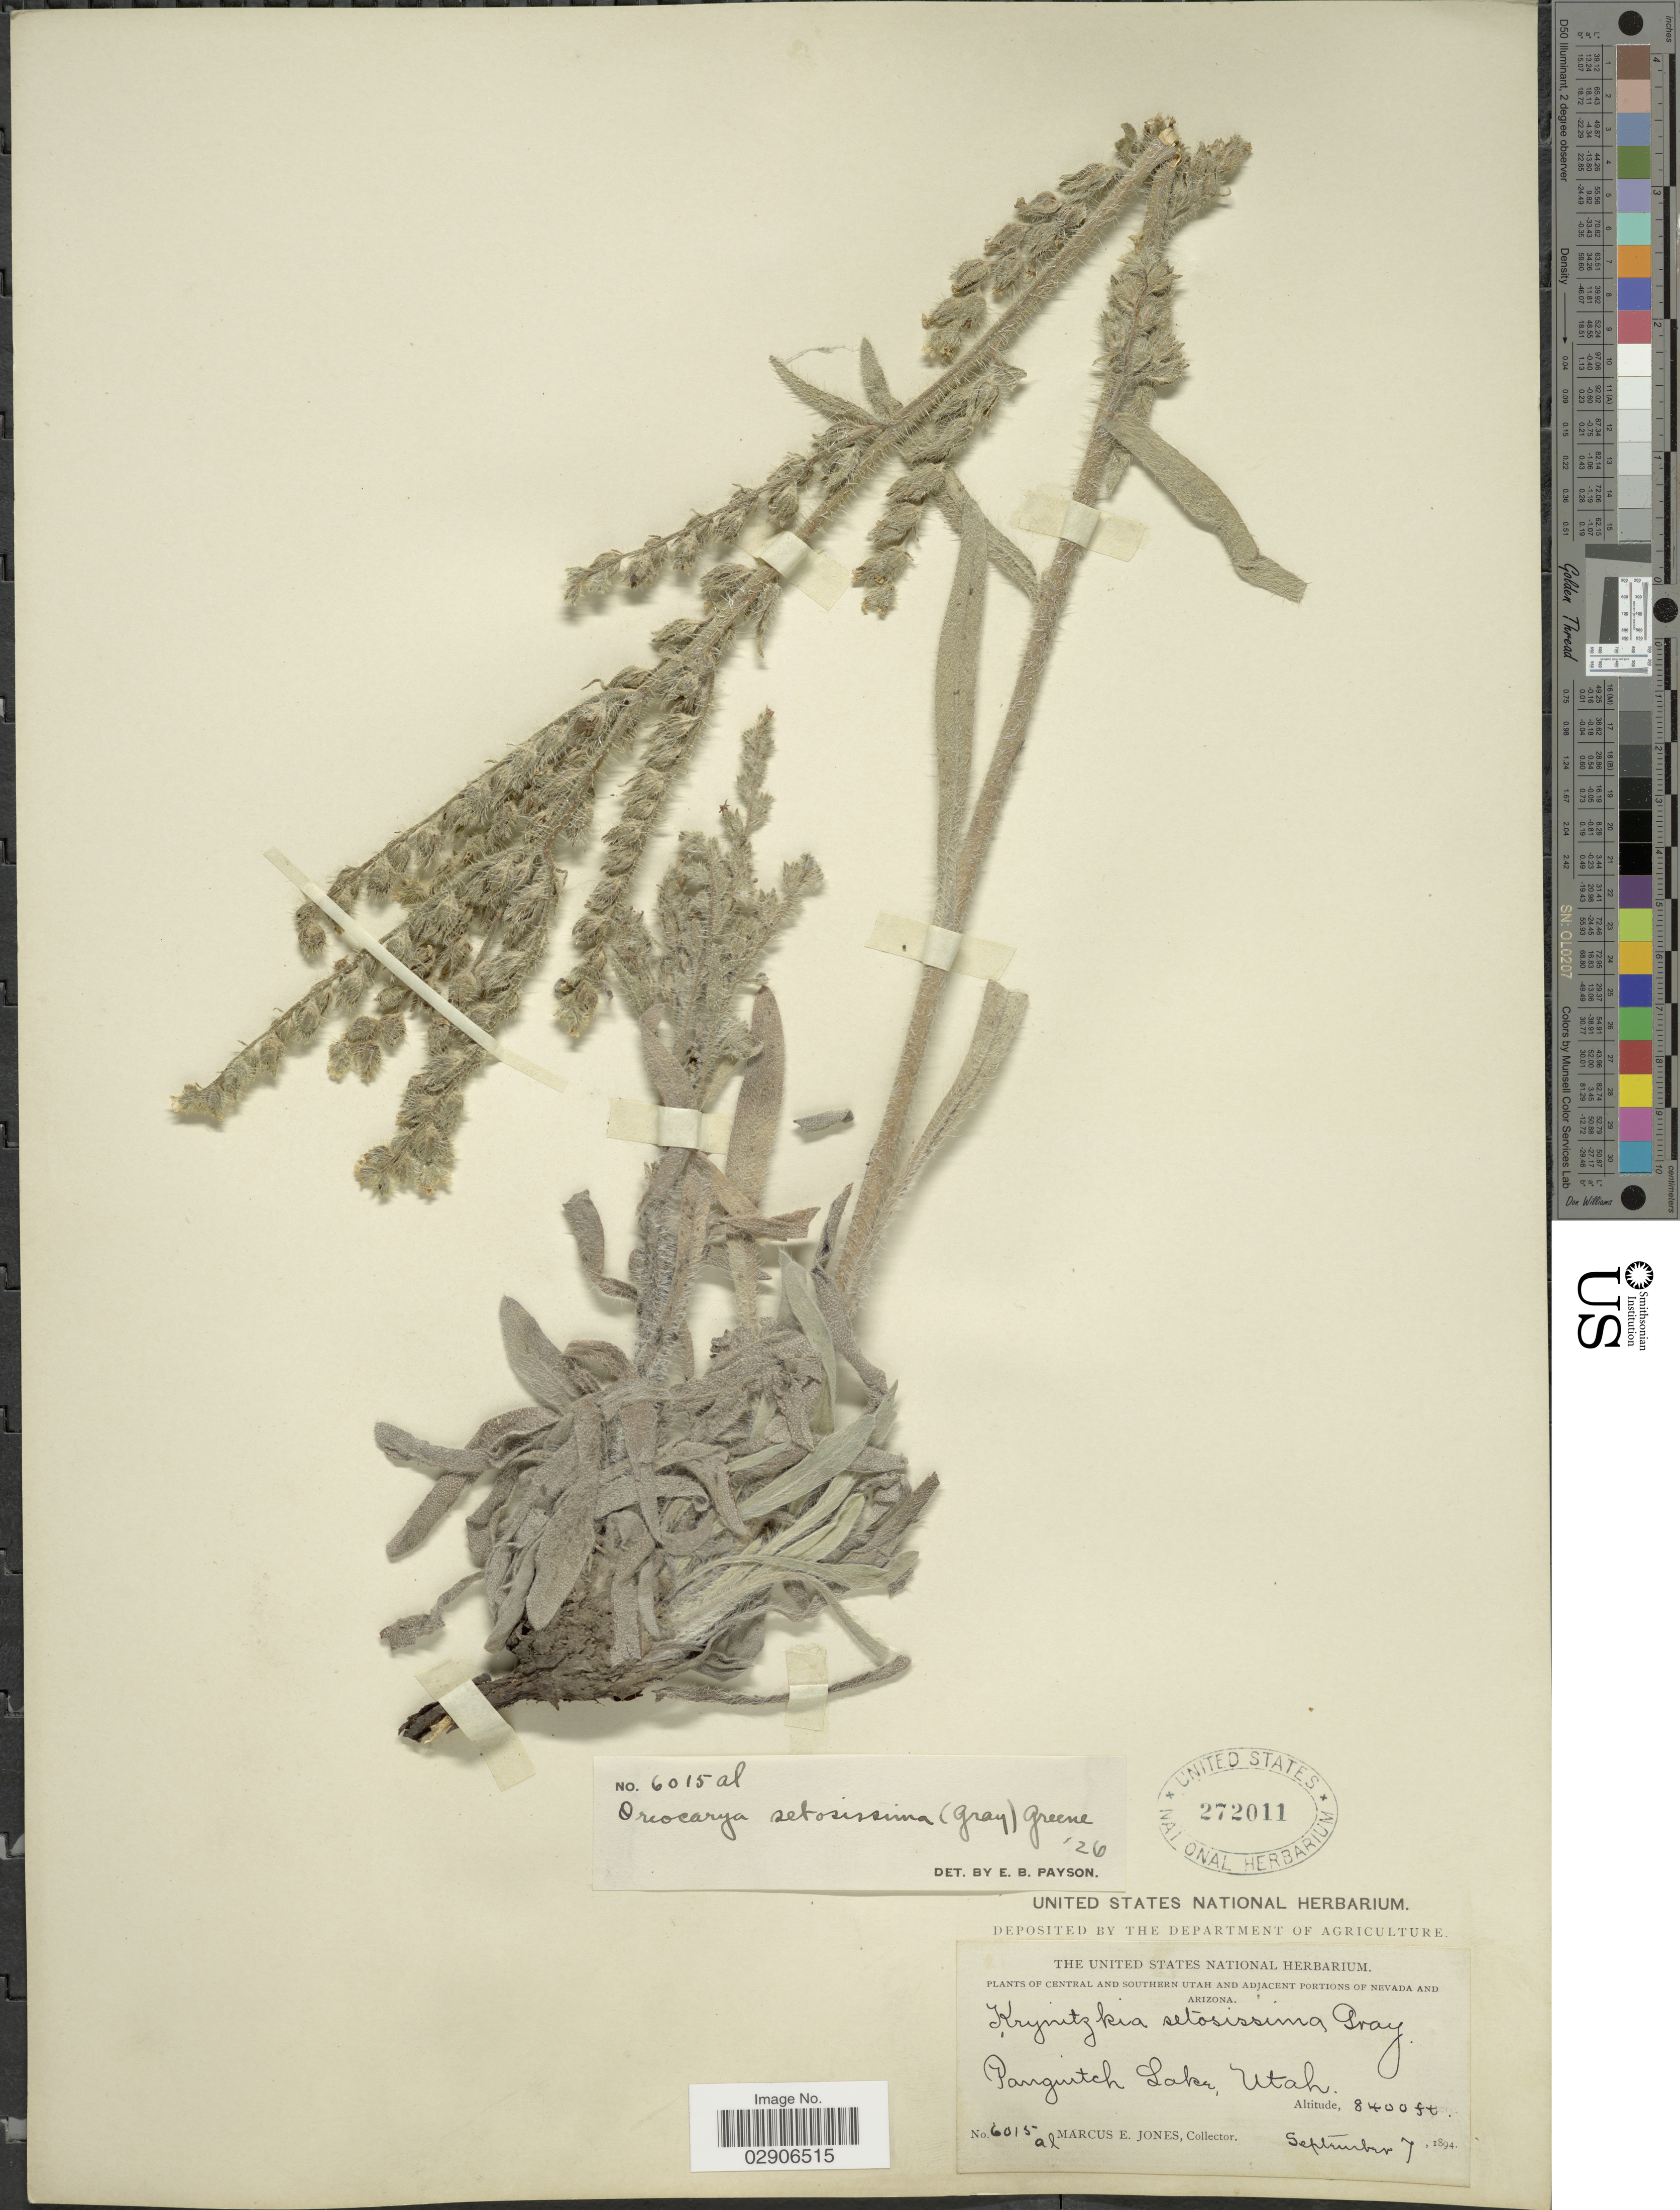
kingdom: Plantae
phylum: Tracheophyta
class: Magnoliopsida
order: Boraginales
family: Boraginaceae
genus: Oreocarya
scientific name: Oreocarya setosissima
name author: (A. Gray) Greene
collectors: M. E. Jones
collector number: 6015al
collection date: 1894-09-07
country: United States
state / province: Utah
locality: Central and Southern Utah. Panguitch Lake.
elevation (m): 2560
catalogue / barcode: US 272011